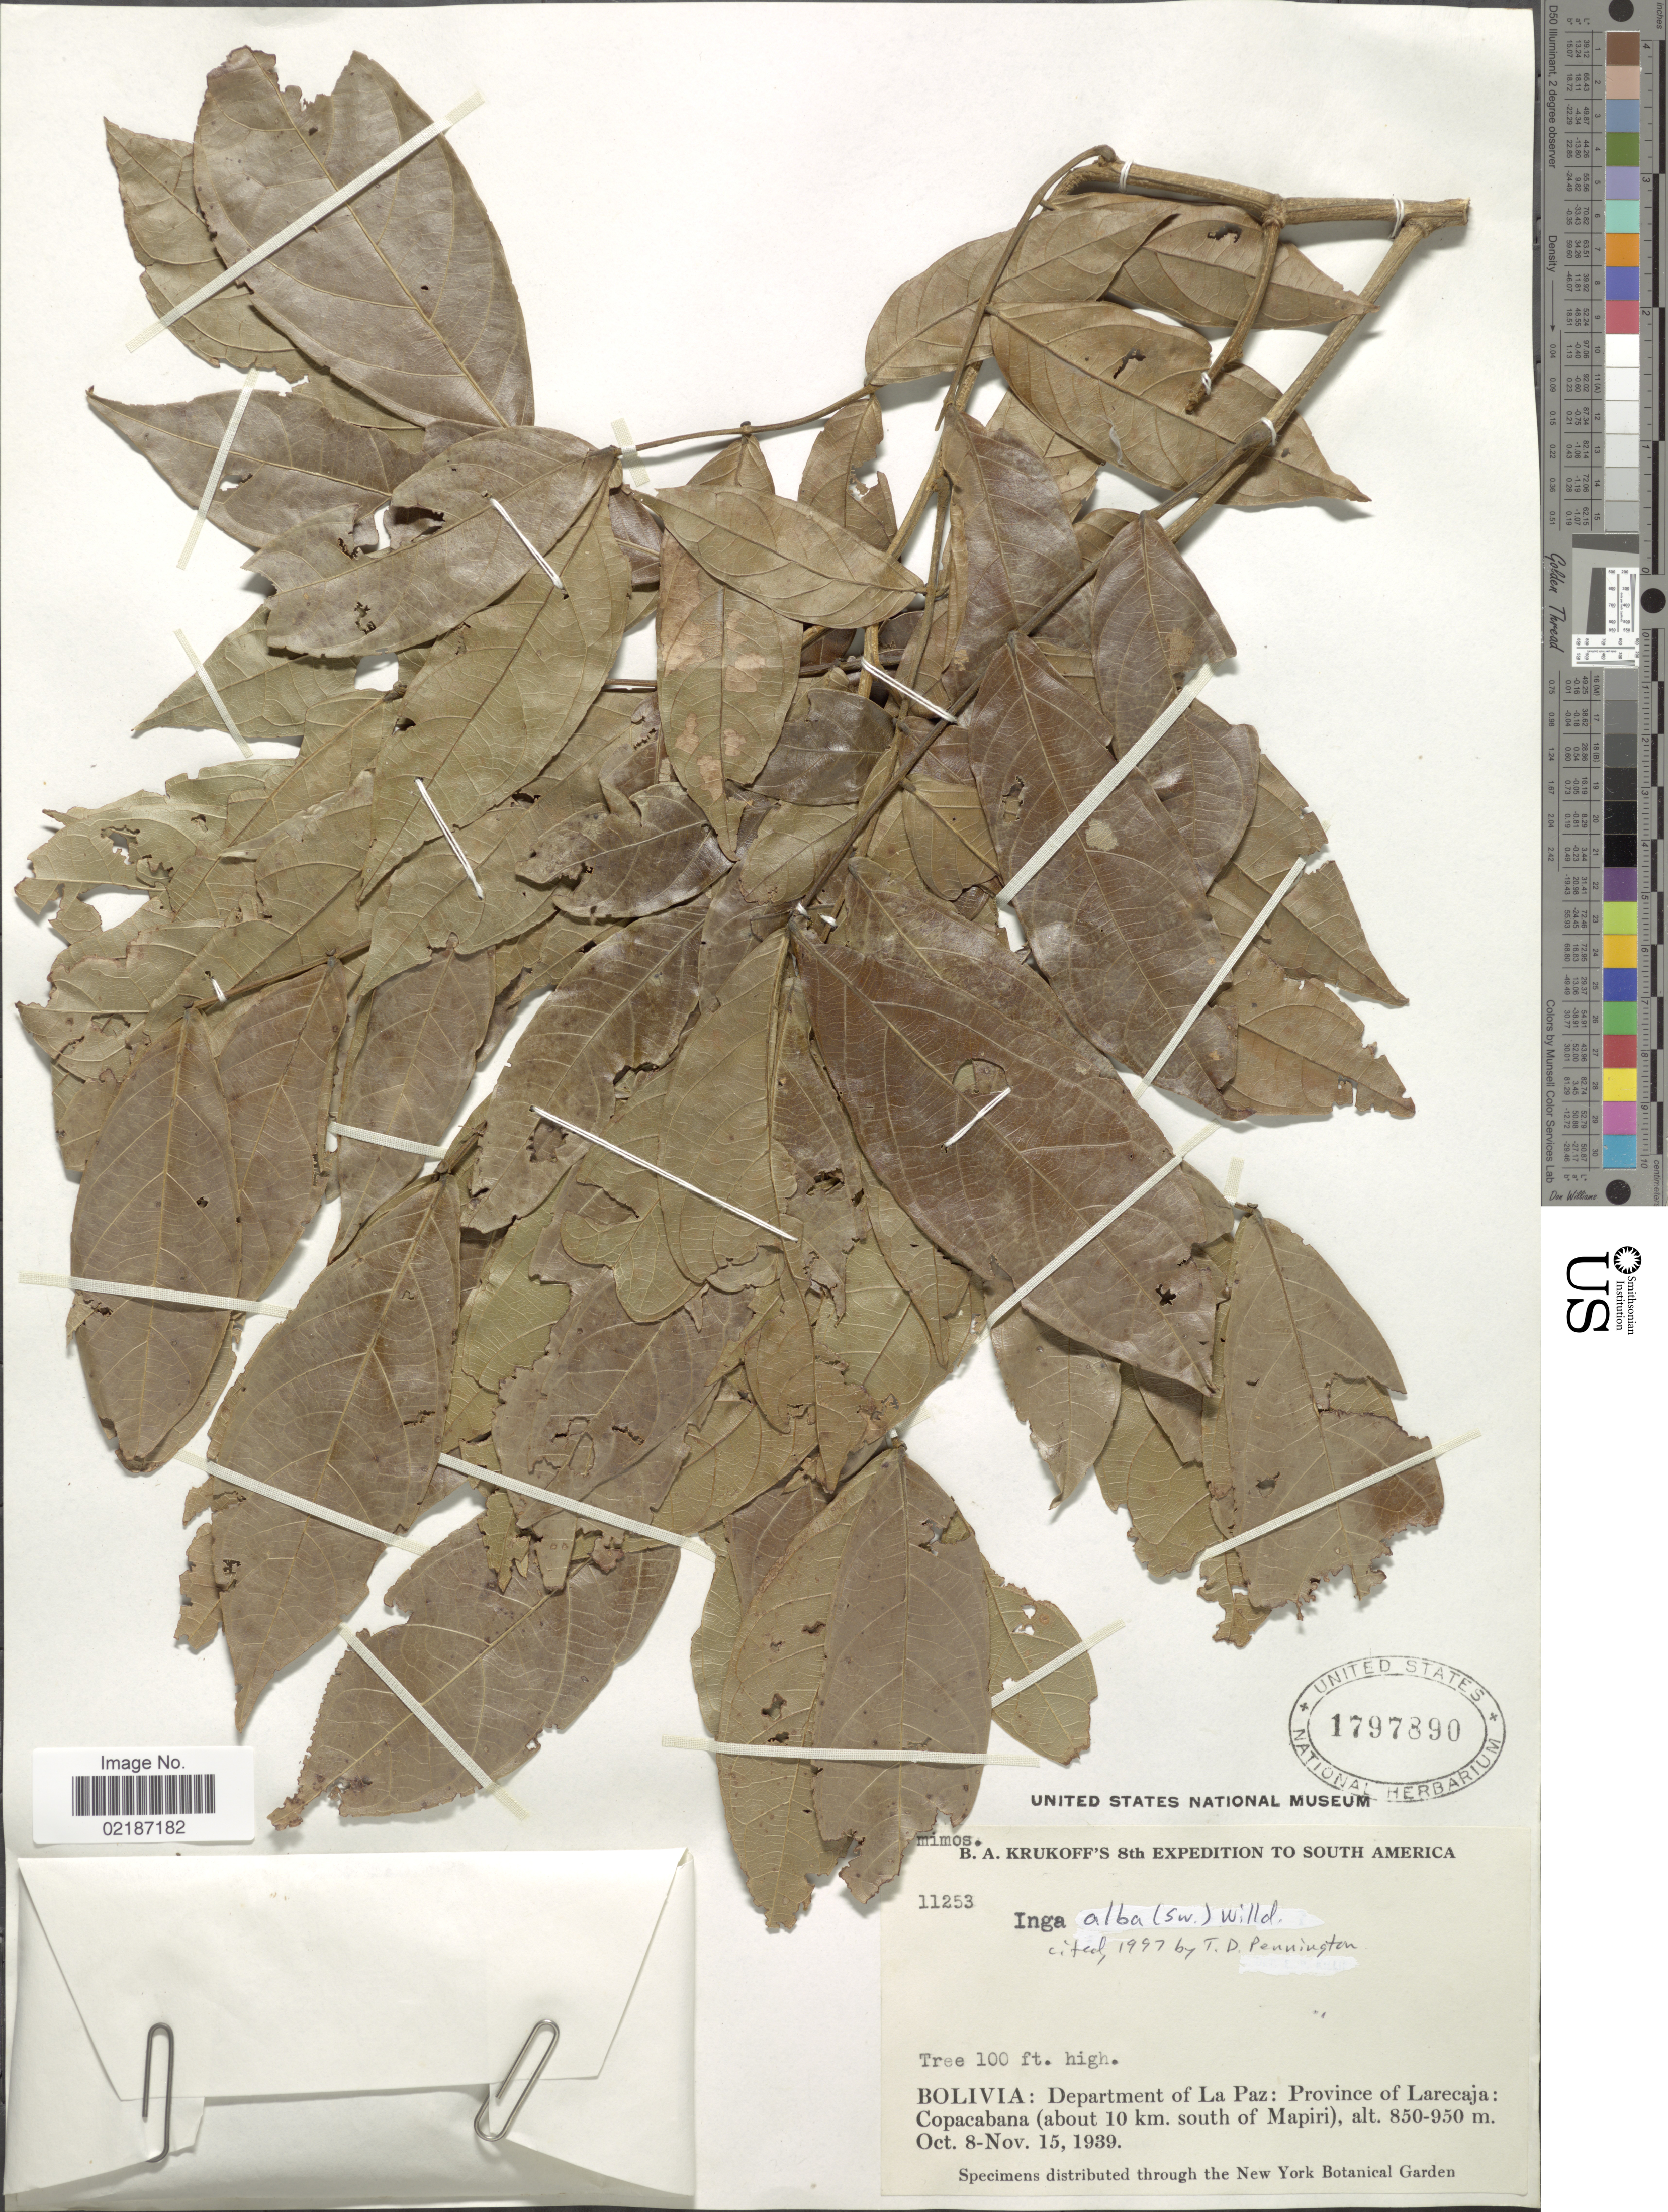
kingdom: Plantae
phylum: Tracheophyta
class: Magnoliopsida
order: Fabales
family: Fabaceae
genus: Inga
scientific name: Inga alba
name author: (Sw.) Willd.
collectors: B. A. Krukoff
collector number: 11253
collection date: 1939-10-08/1939-11-15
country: Bolivia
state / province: La Paz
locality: Province of Larecaja: Copacabana (about 10 km. south of Mapiri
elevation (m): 850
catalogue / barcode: US 1797890